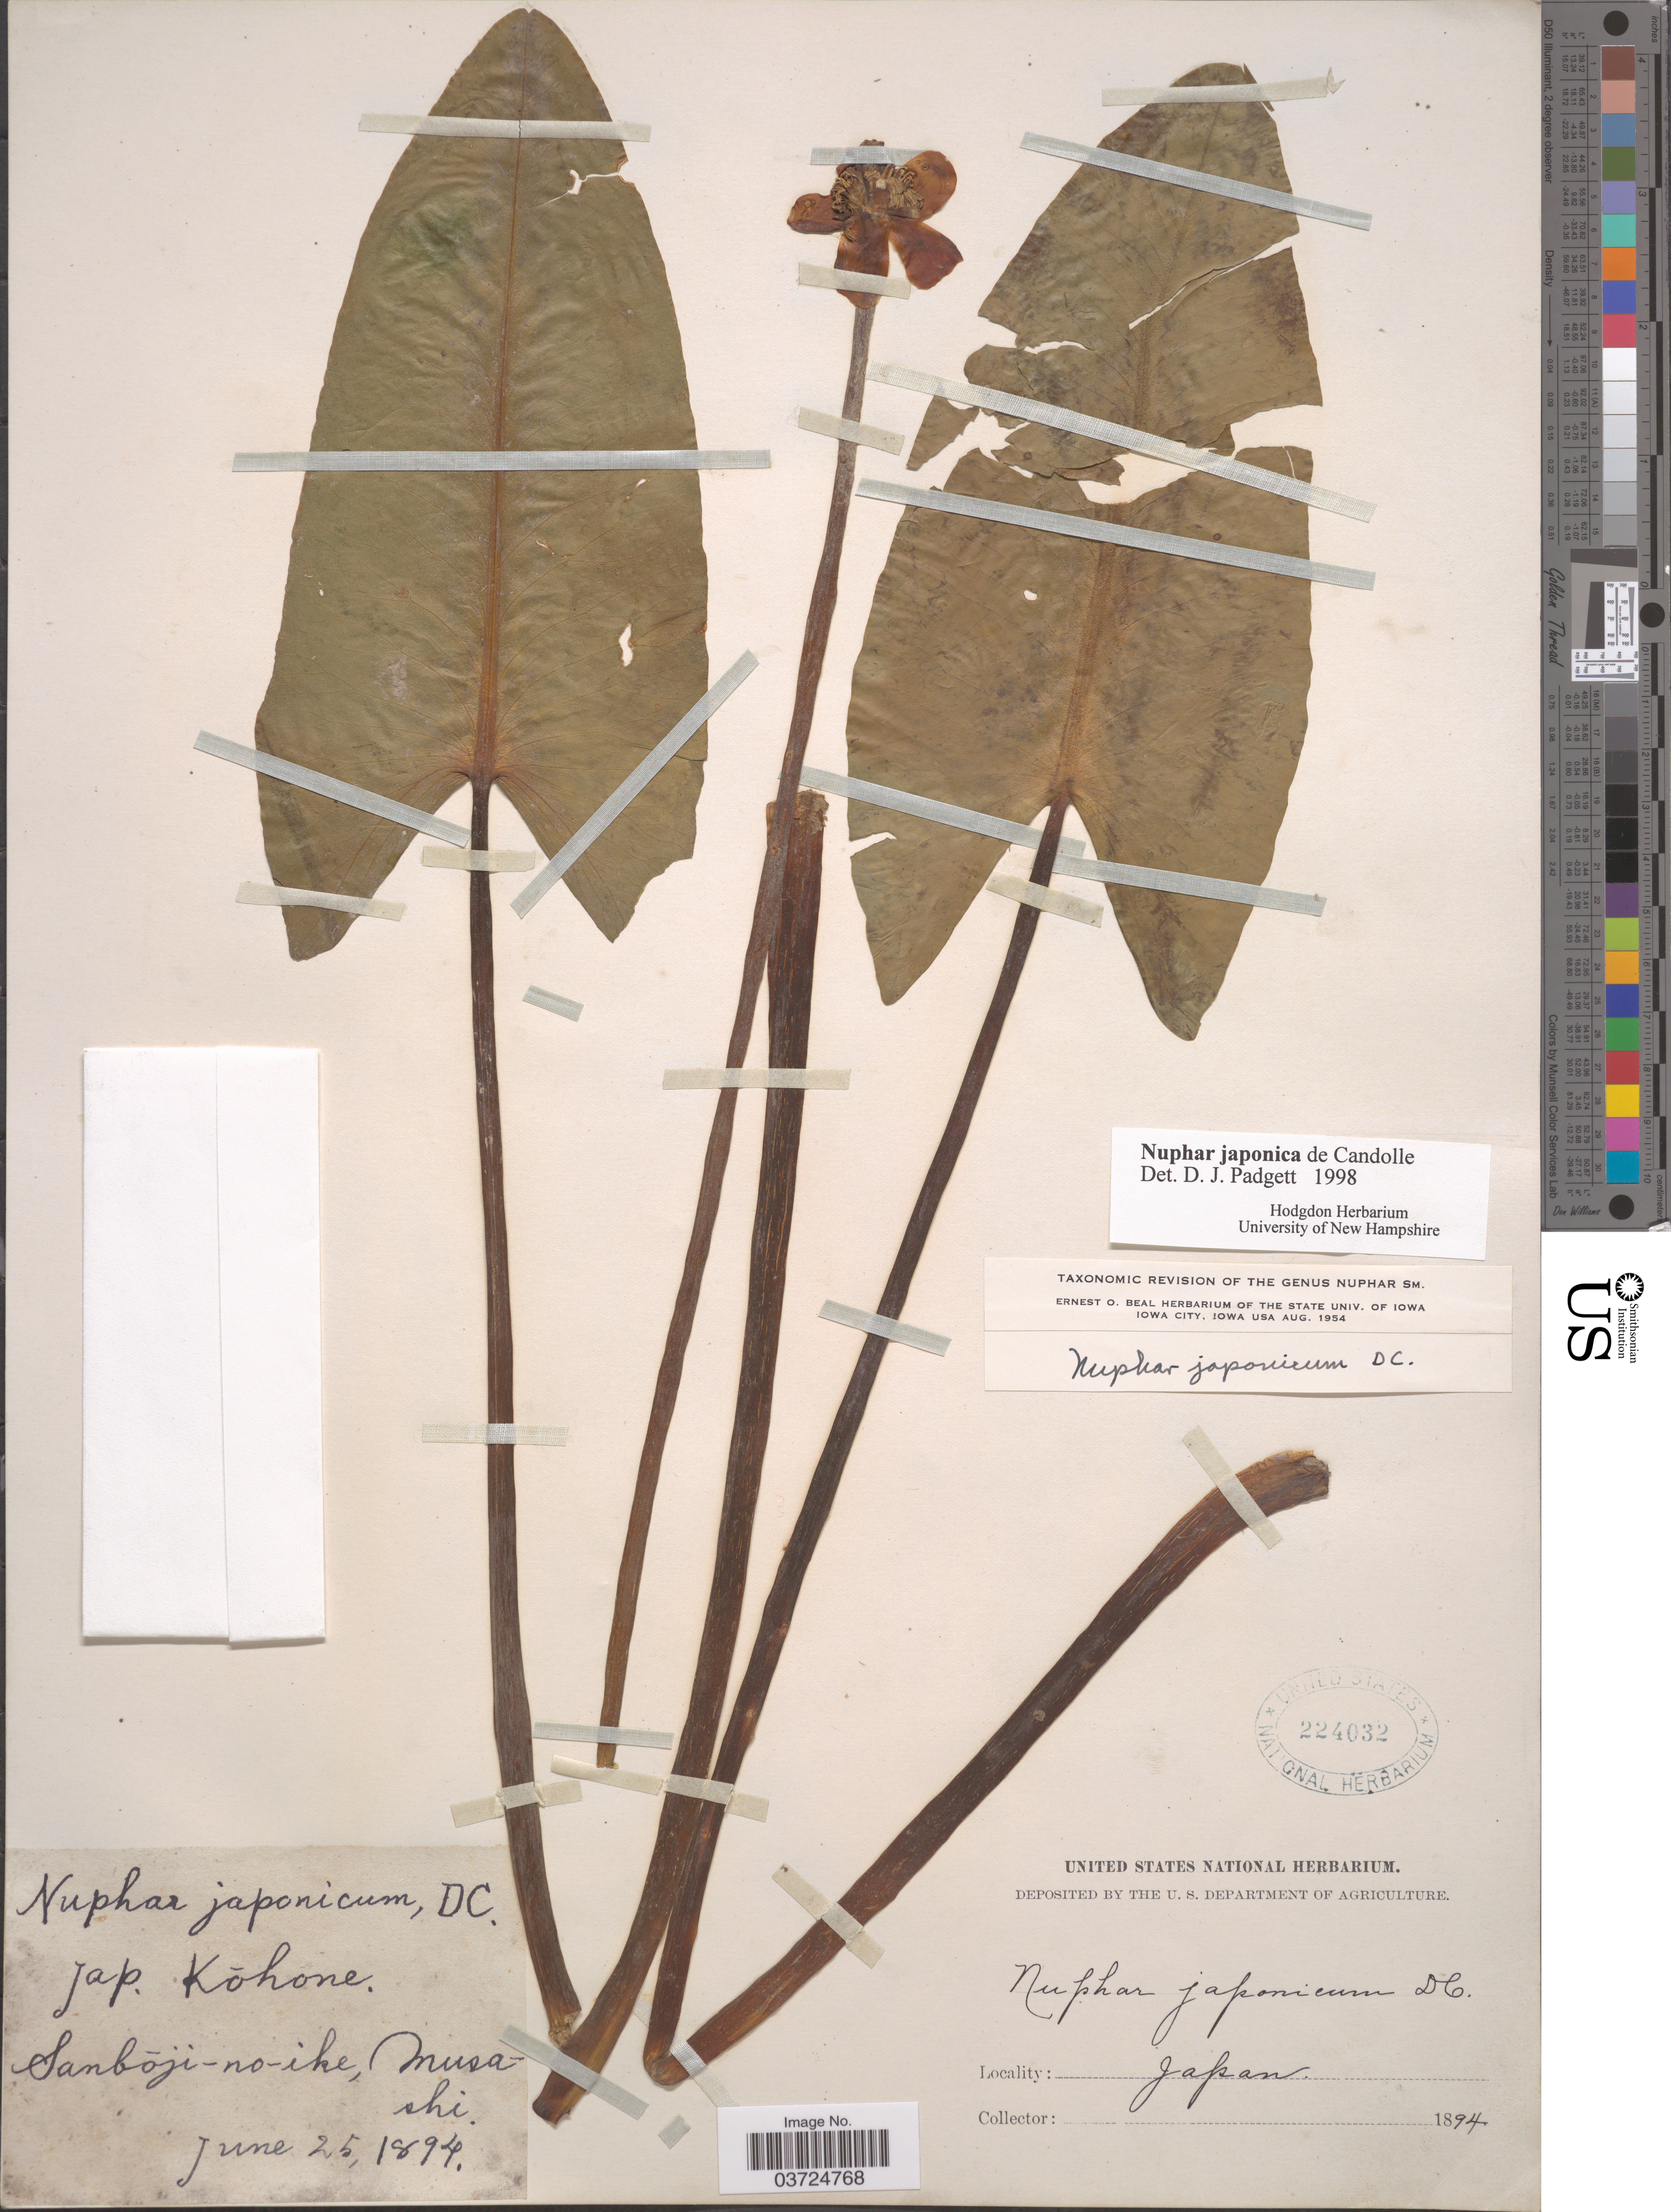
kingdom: Plantae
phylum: Tracheophyta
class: Magnoliopsida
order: Nymphaeales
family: Nymphaeaceae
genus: Nuphar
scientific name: Nuphar japonica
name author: DC.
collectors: ex herb. United States National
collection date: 1894-06-25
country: Japan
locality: Sanboji-no-ike, Musashi.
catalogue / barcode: US 224032